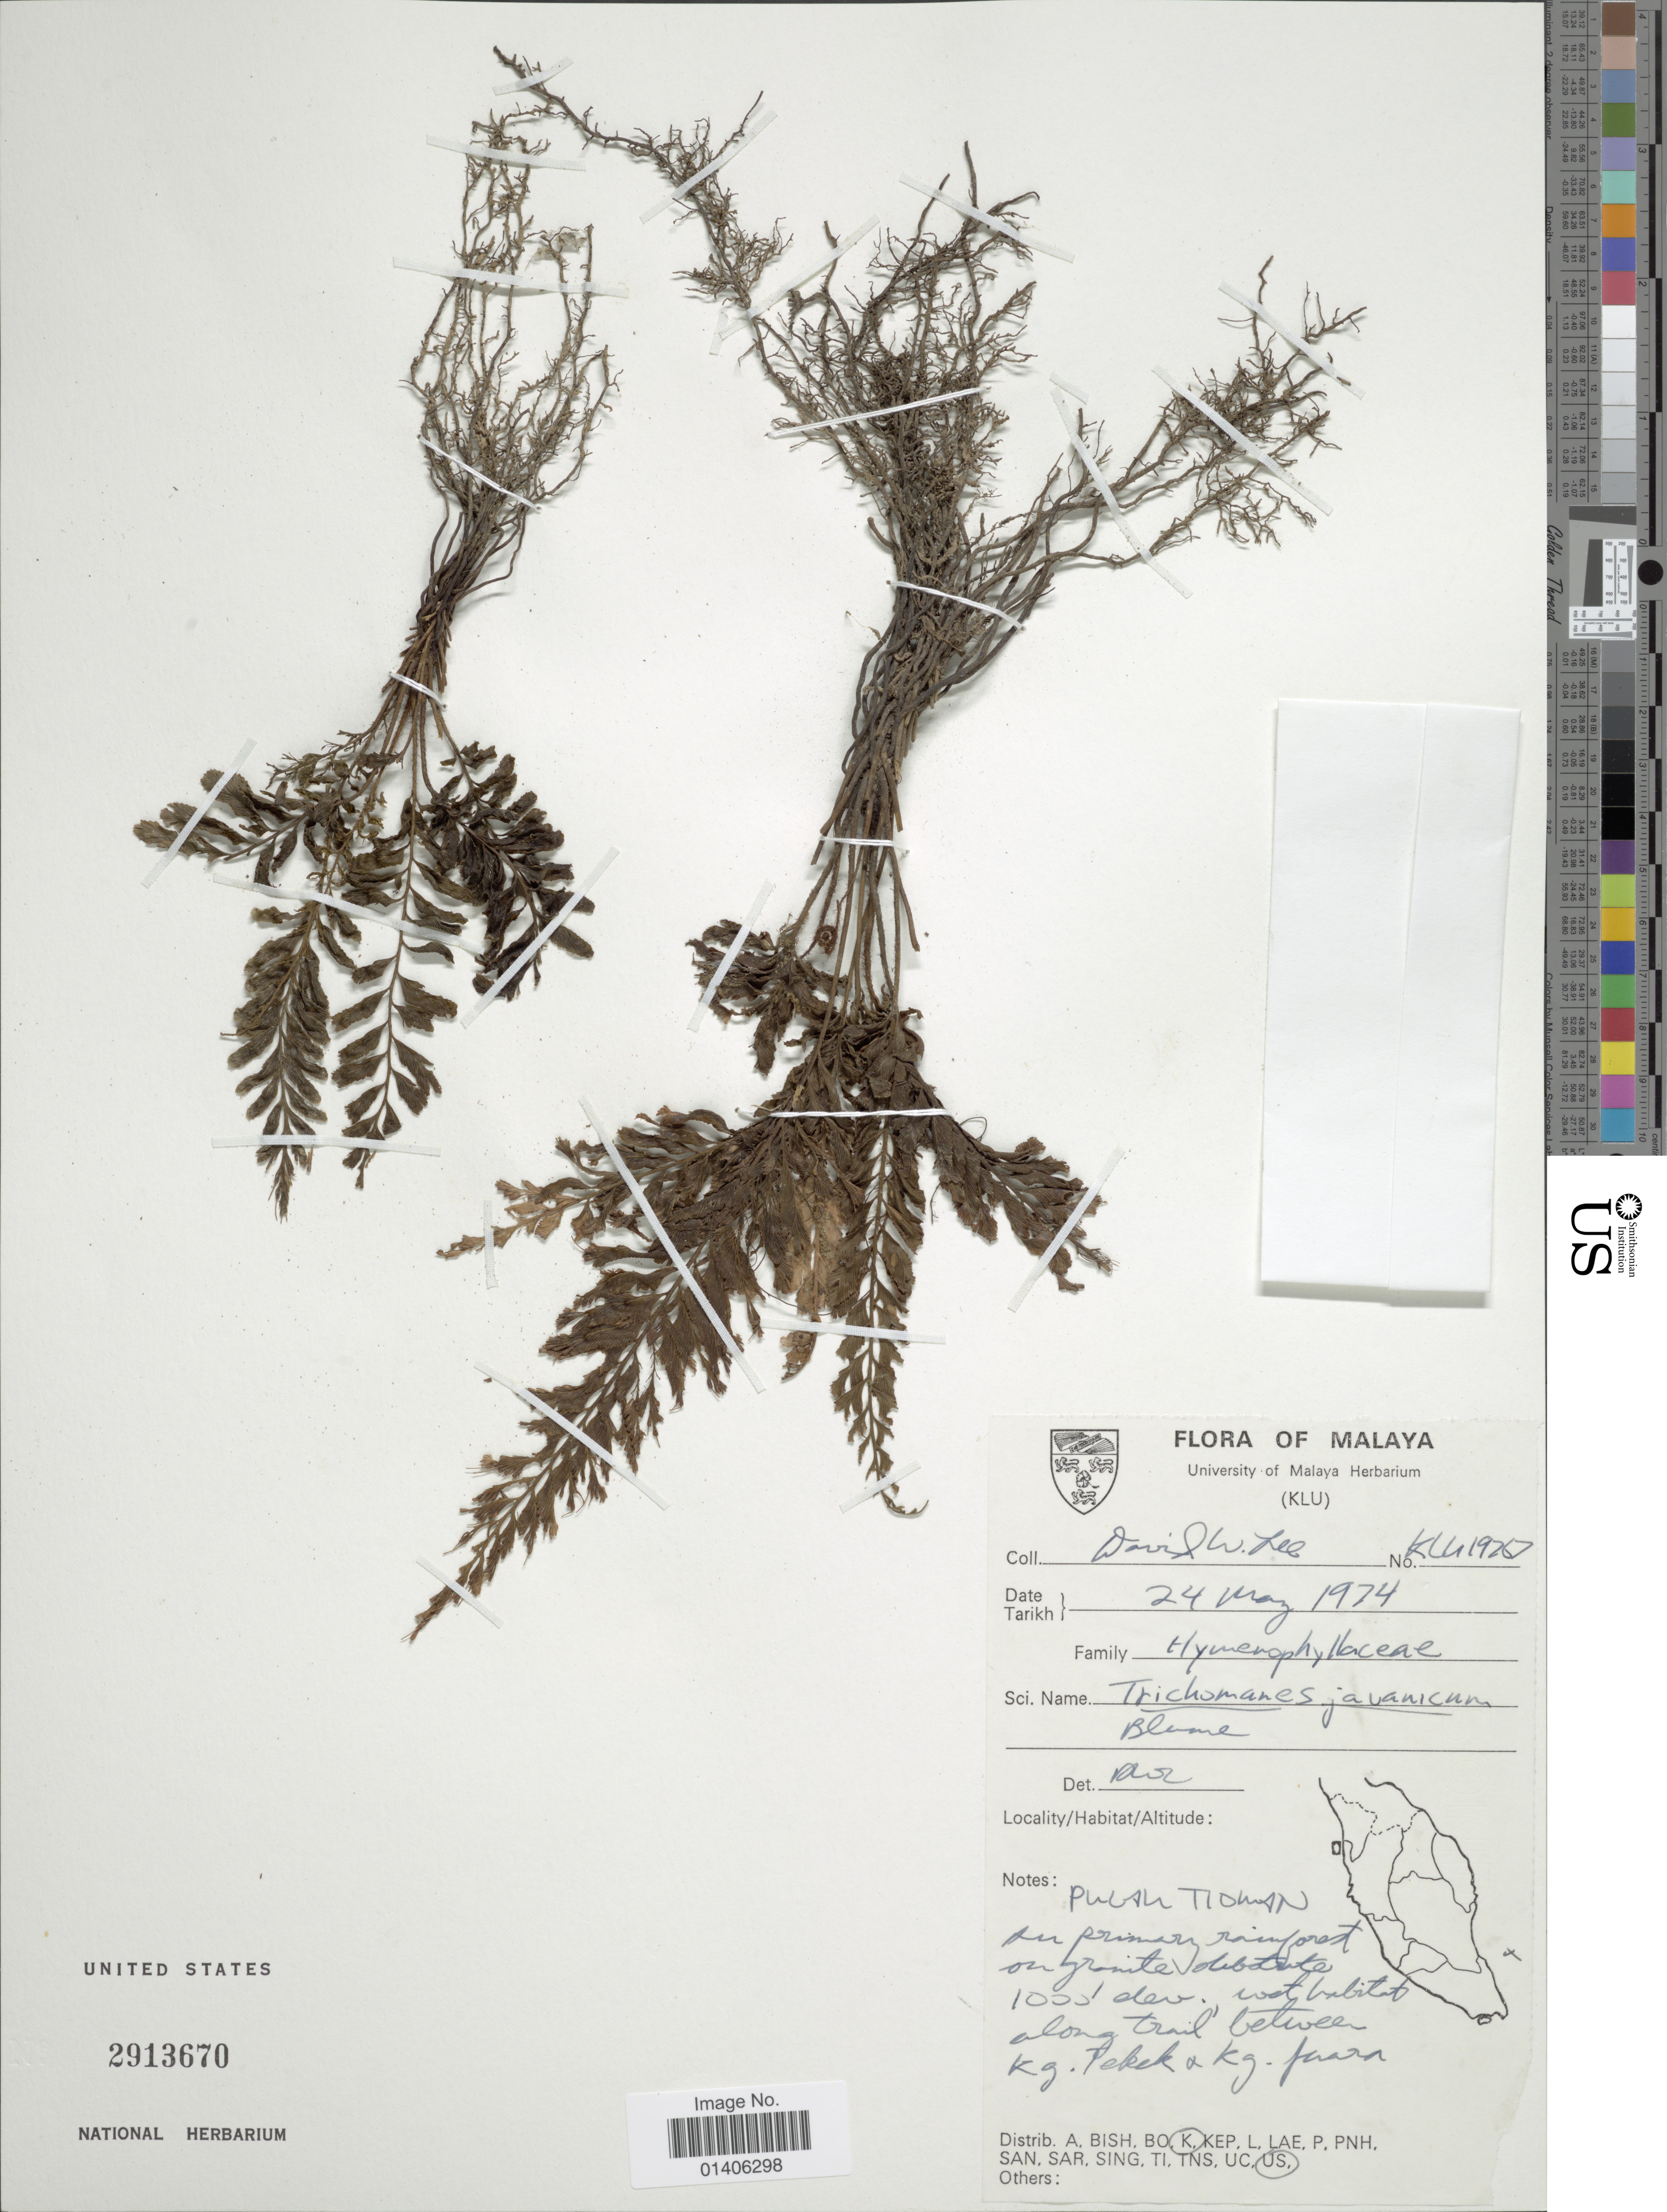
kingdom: Plantae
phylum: Tracheophyta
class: Polypodiopsida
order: Hymenophyllales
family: Hymenophyllaceae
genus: Cephalomanes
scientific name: Cephalomanes javanicum var. javanicum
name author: C. Presl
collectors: D. Lee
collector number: KLU 19267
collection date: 1974-05-24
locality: Pulah Tidman [illegible te[Foreign script]t], along trail between Kg Tekeke [Foreign script] Kg [illegible te[Foreign script]t]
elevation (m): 305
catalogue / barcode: US 2913670